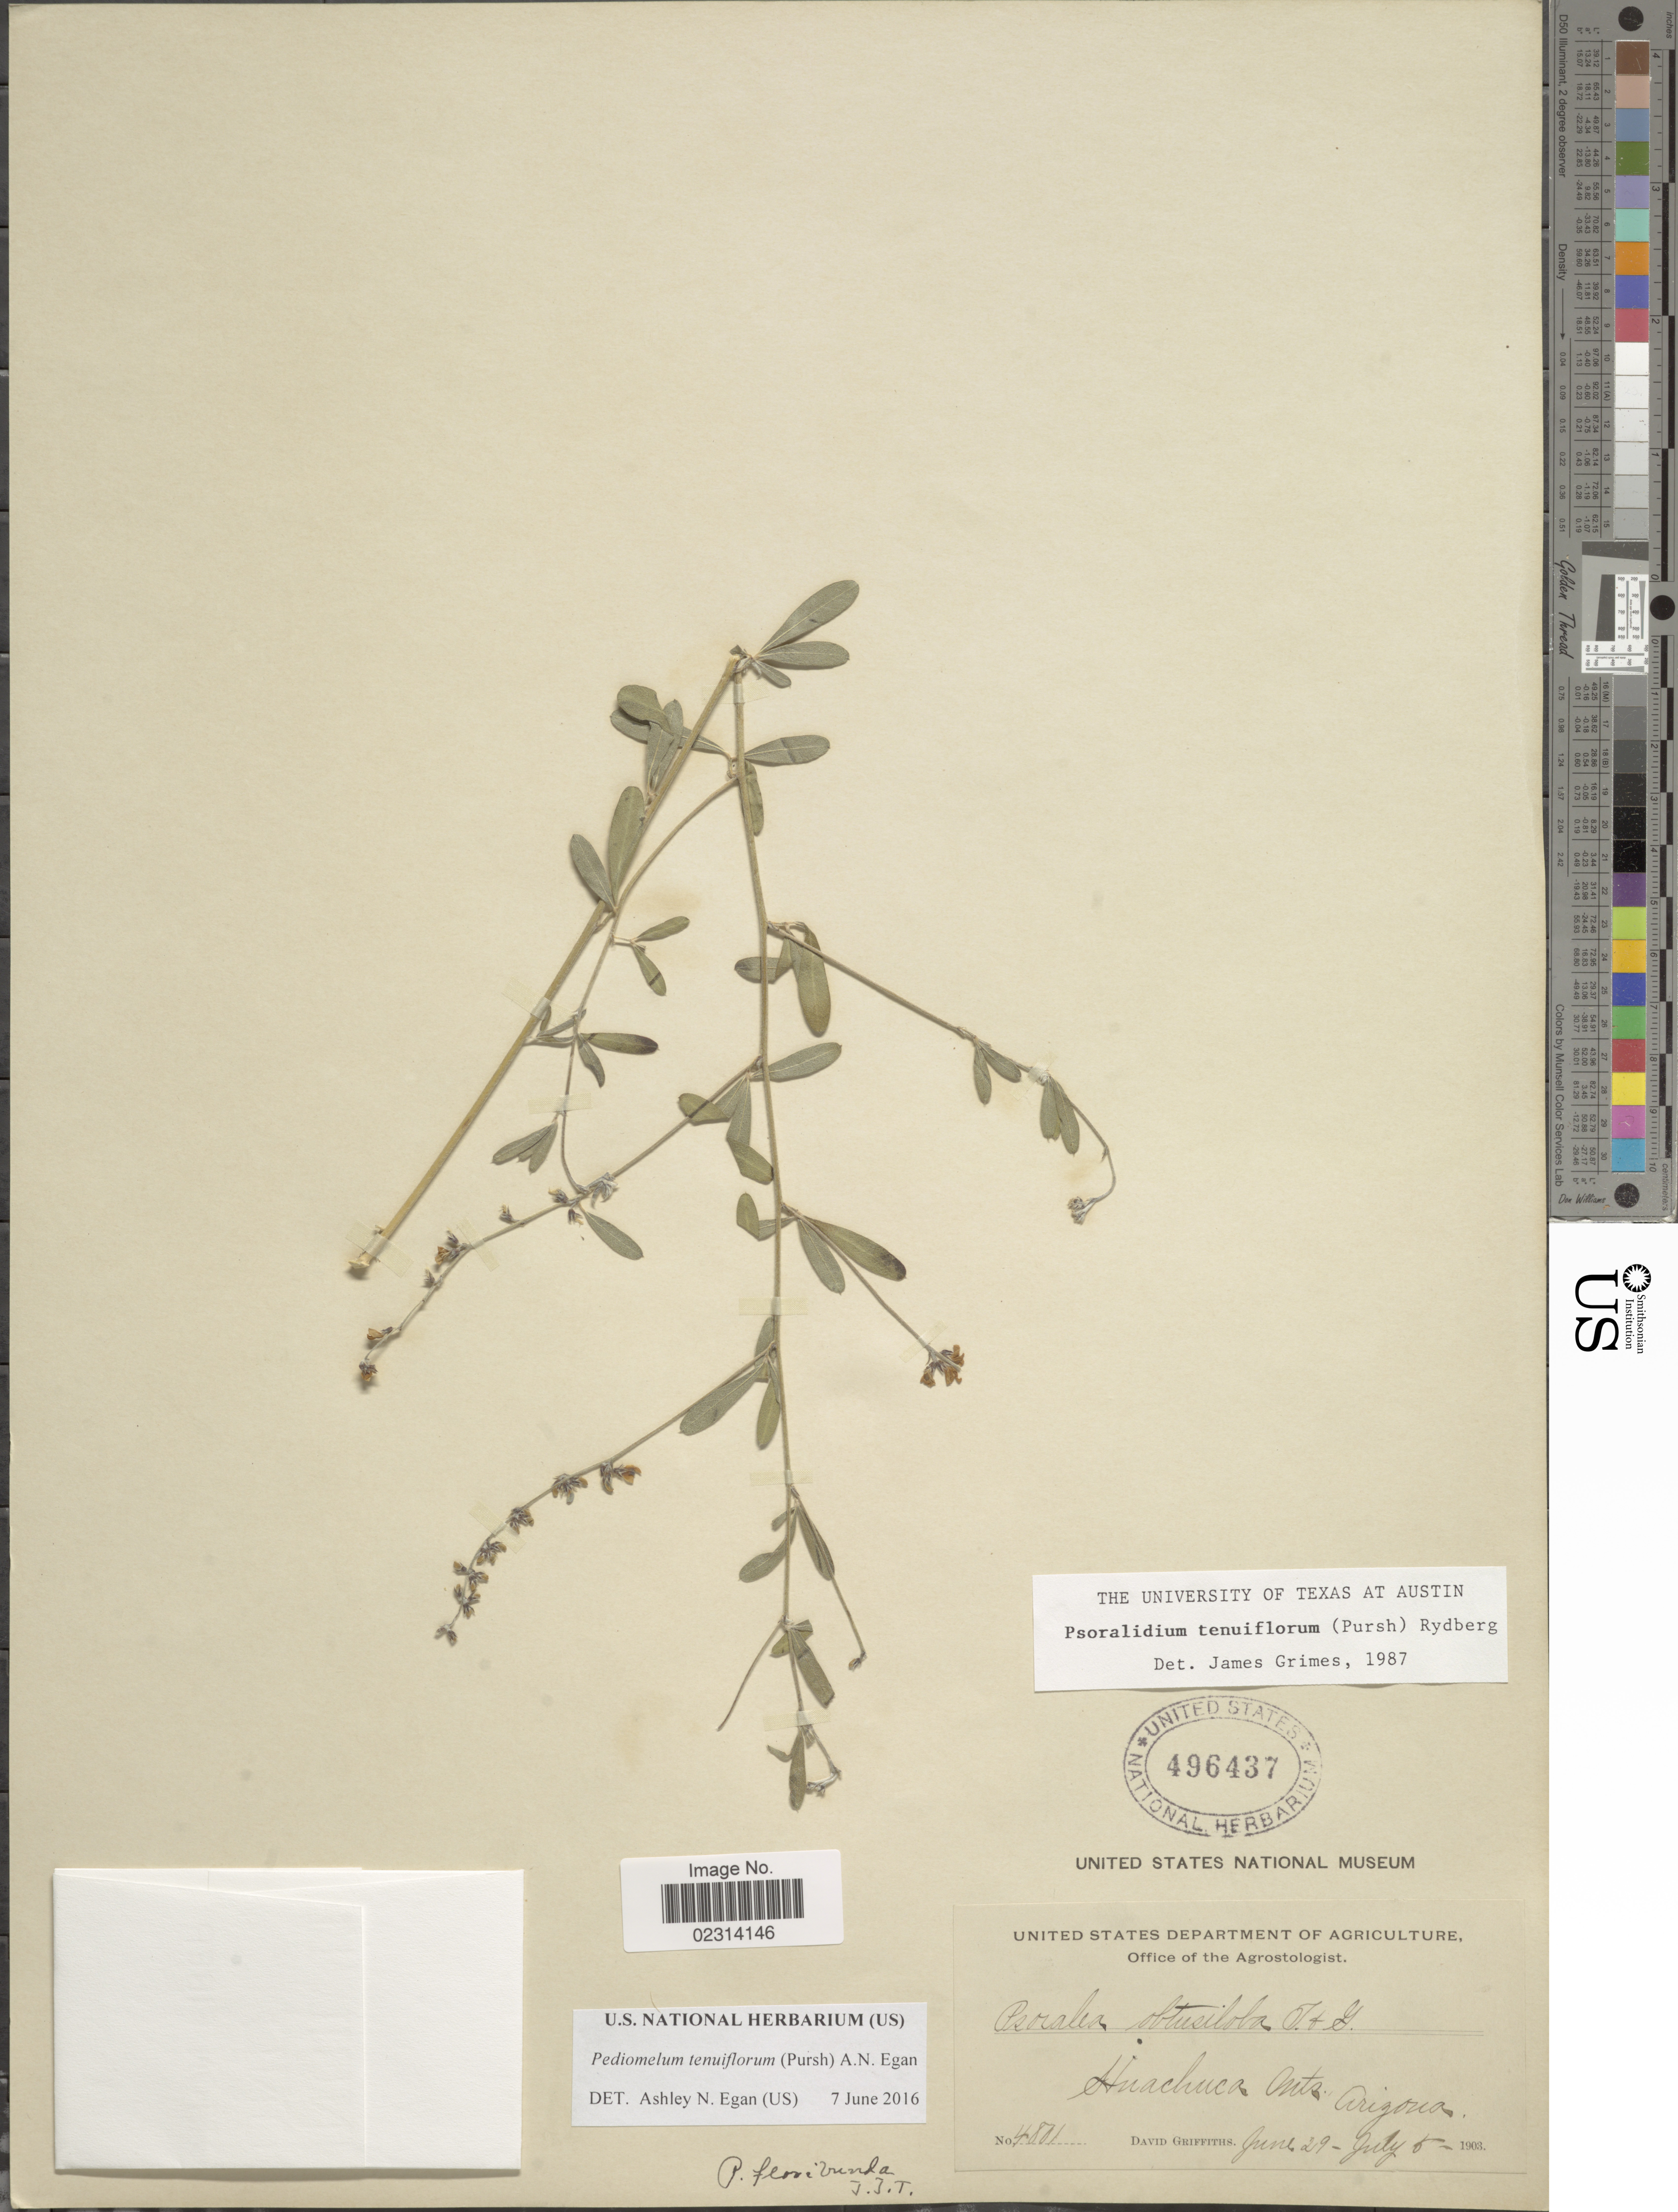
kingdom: Plantae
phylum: Tracheophyta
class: Magnoliopsida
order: Fabales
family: Fabaceae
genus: Psoralidium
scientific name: Psoralidium tenuiflorum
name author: (Pursh) Rydb.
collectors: D. Griffiths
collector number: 4801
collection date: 1903-06-29/1903-07-05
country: United States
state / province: Arizona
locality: Huachuca Mts.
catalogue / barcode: US 496437